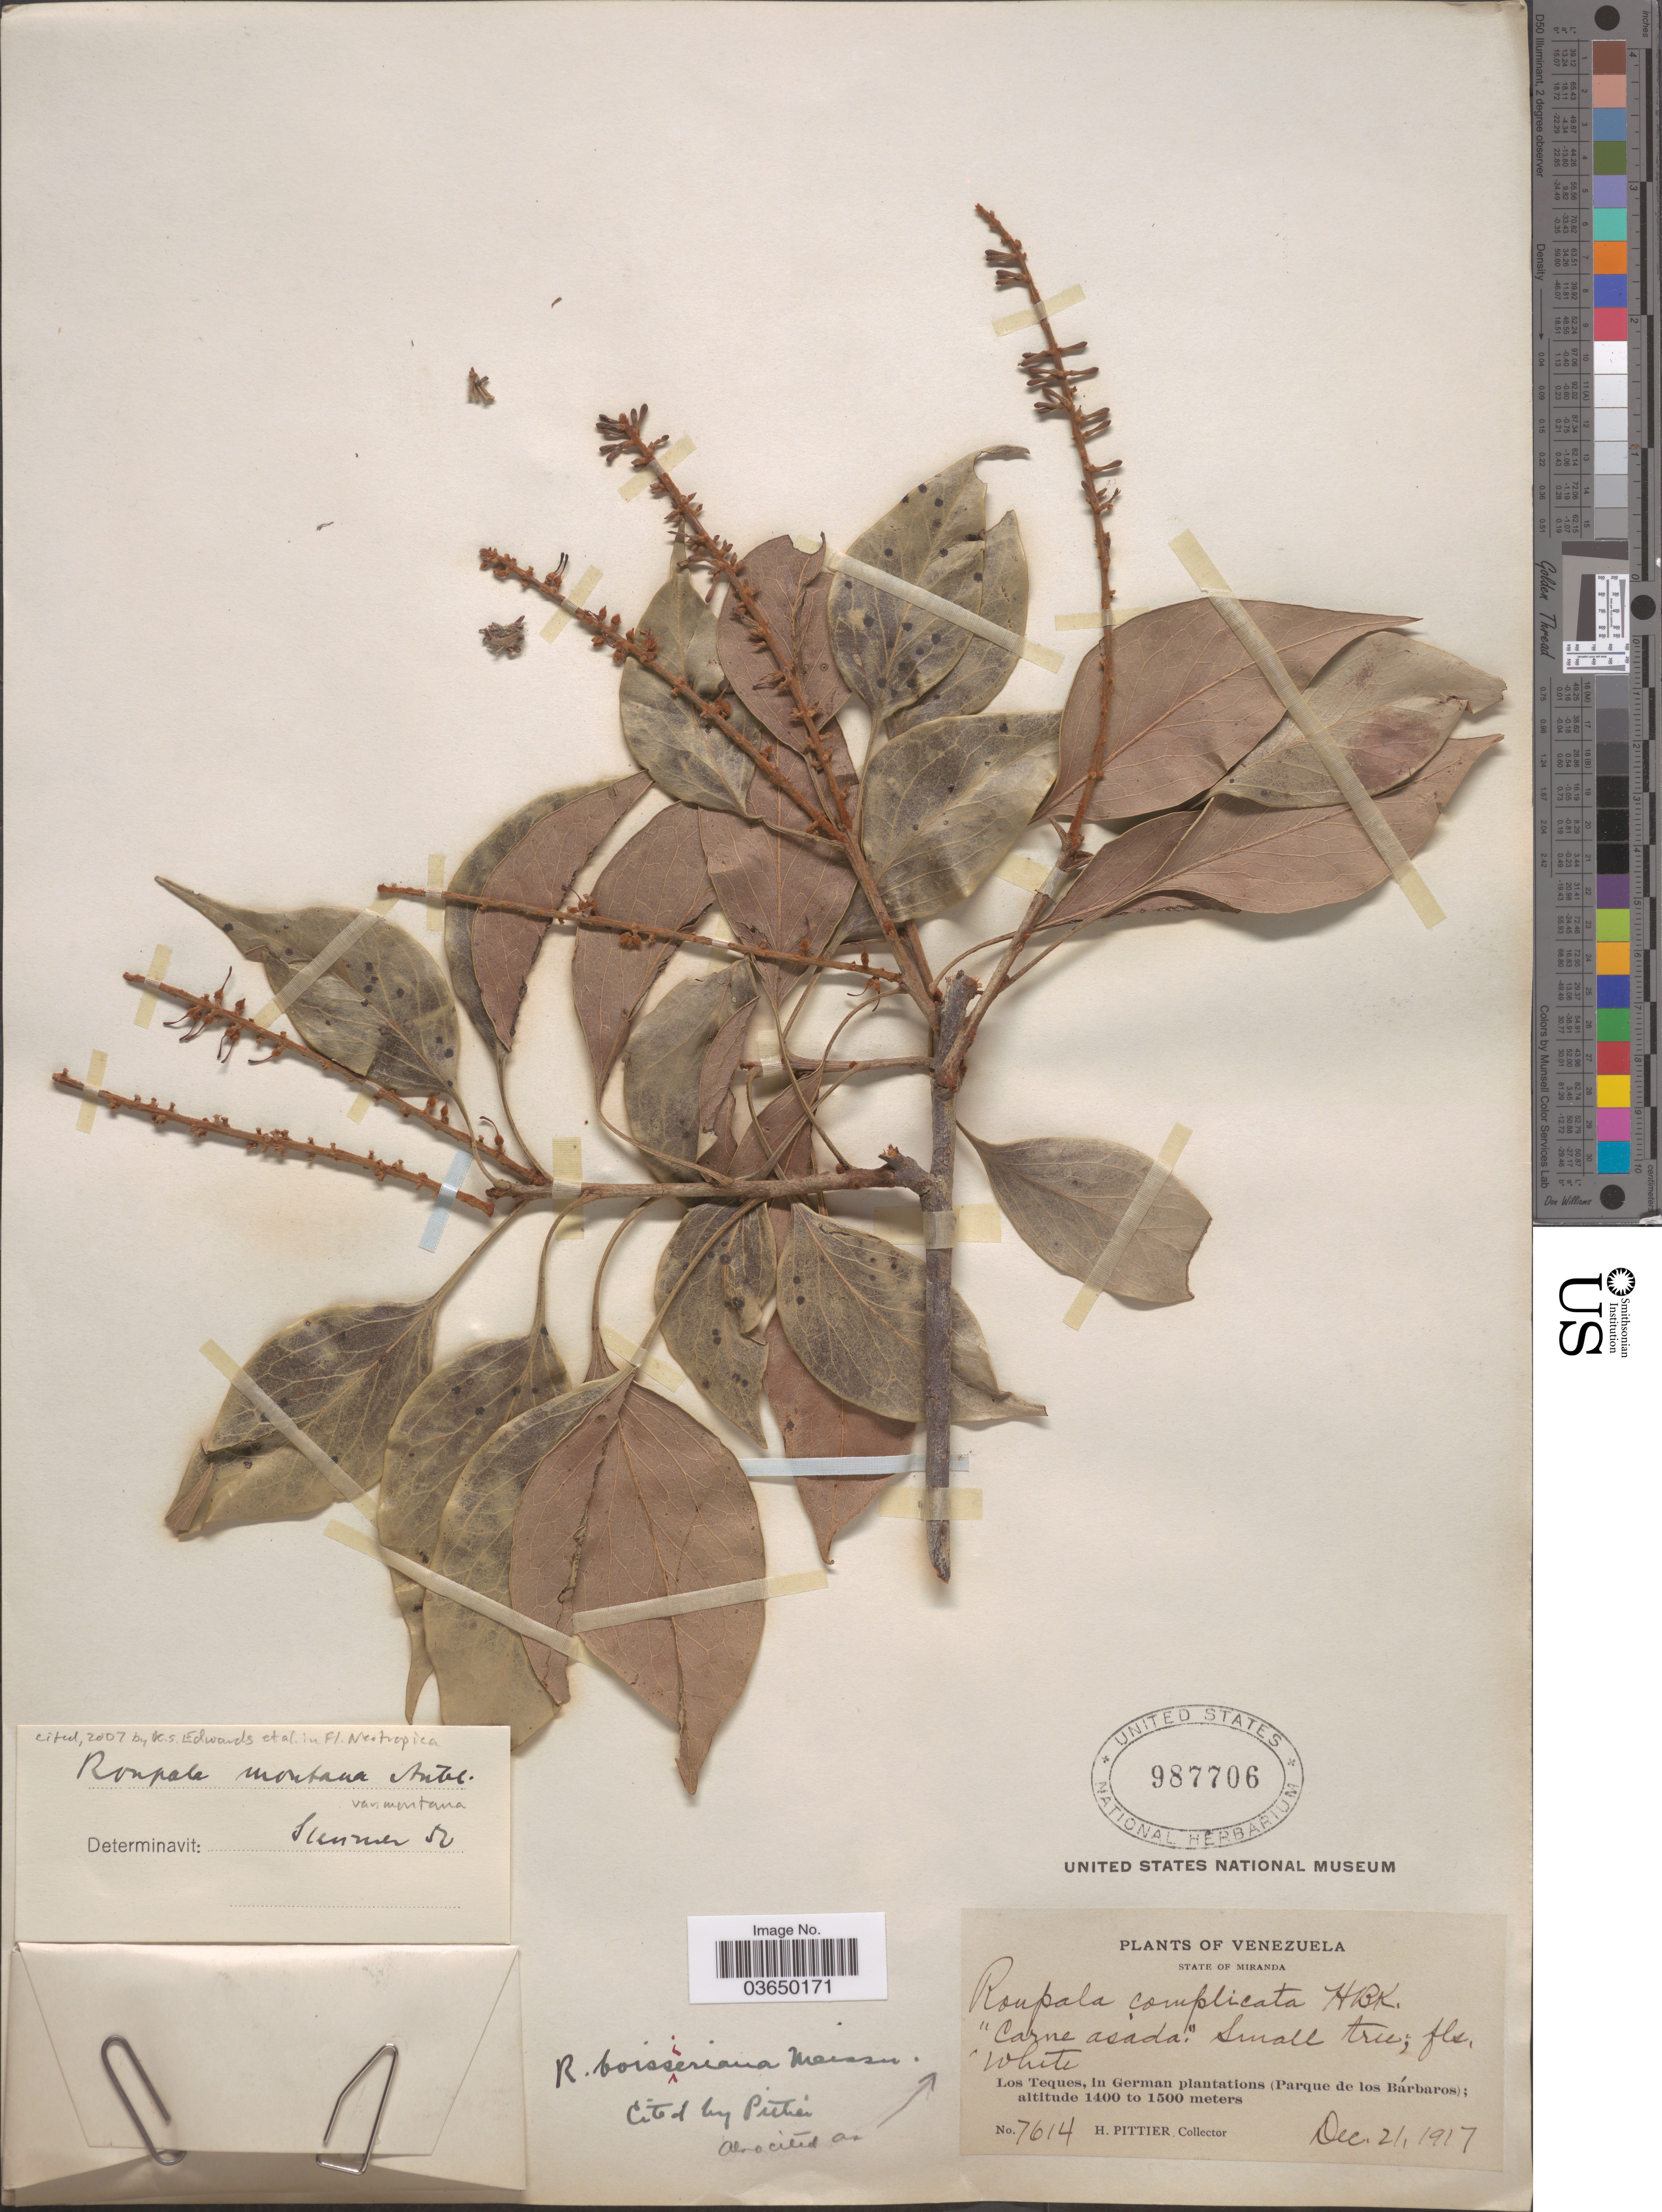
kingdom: Plantae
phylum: Tracheophyta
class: Magnoliopsida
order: Proteales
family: Proteaceae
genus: Roupala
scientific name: Roupala montana var. montana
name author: Aubl.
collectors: H. F. Pittier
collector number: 7614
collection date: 1917-12-21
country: Venezuela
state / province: Miranda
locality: Los Teques, in German plantations (Parque de los Bárbaros).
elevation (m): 1400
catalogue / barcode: US 987706